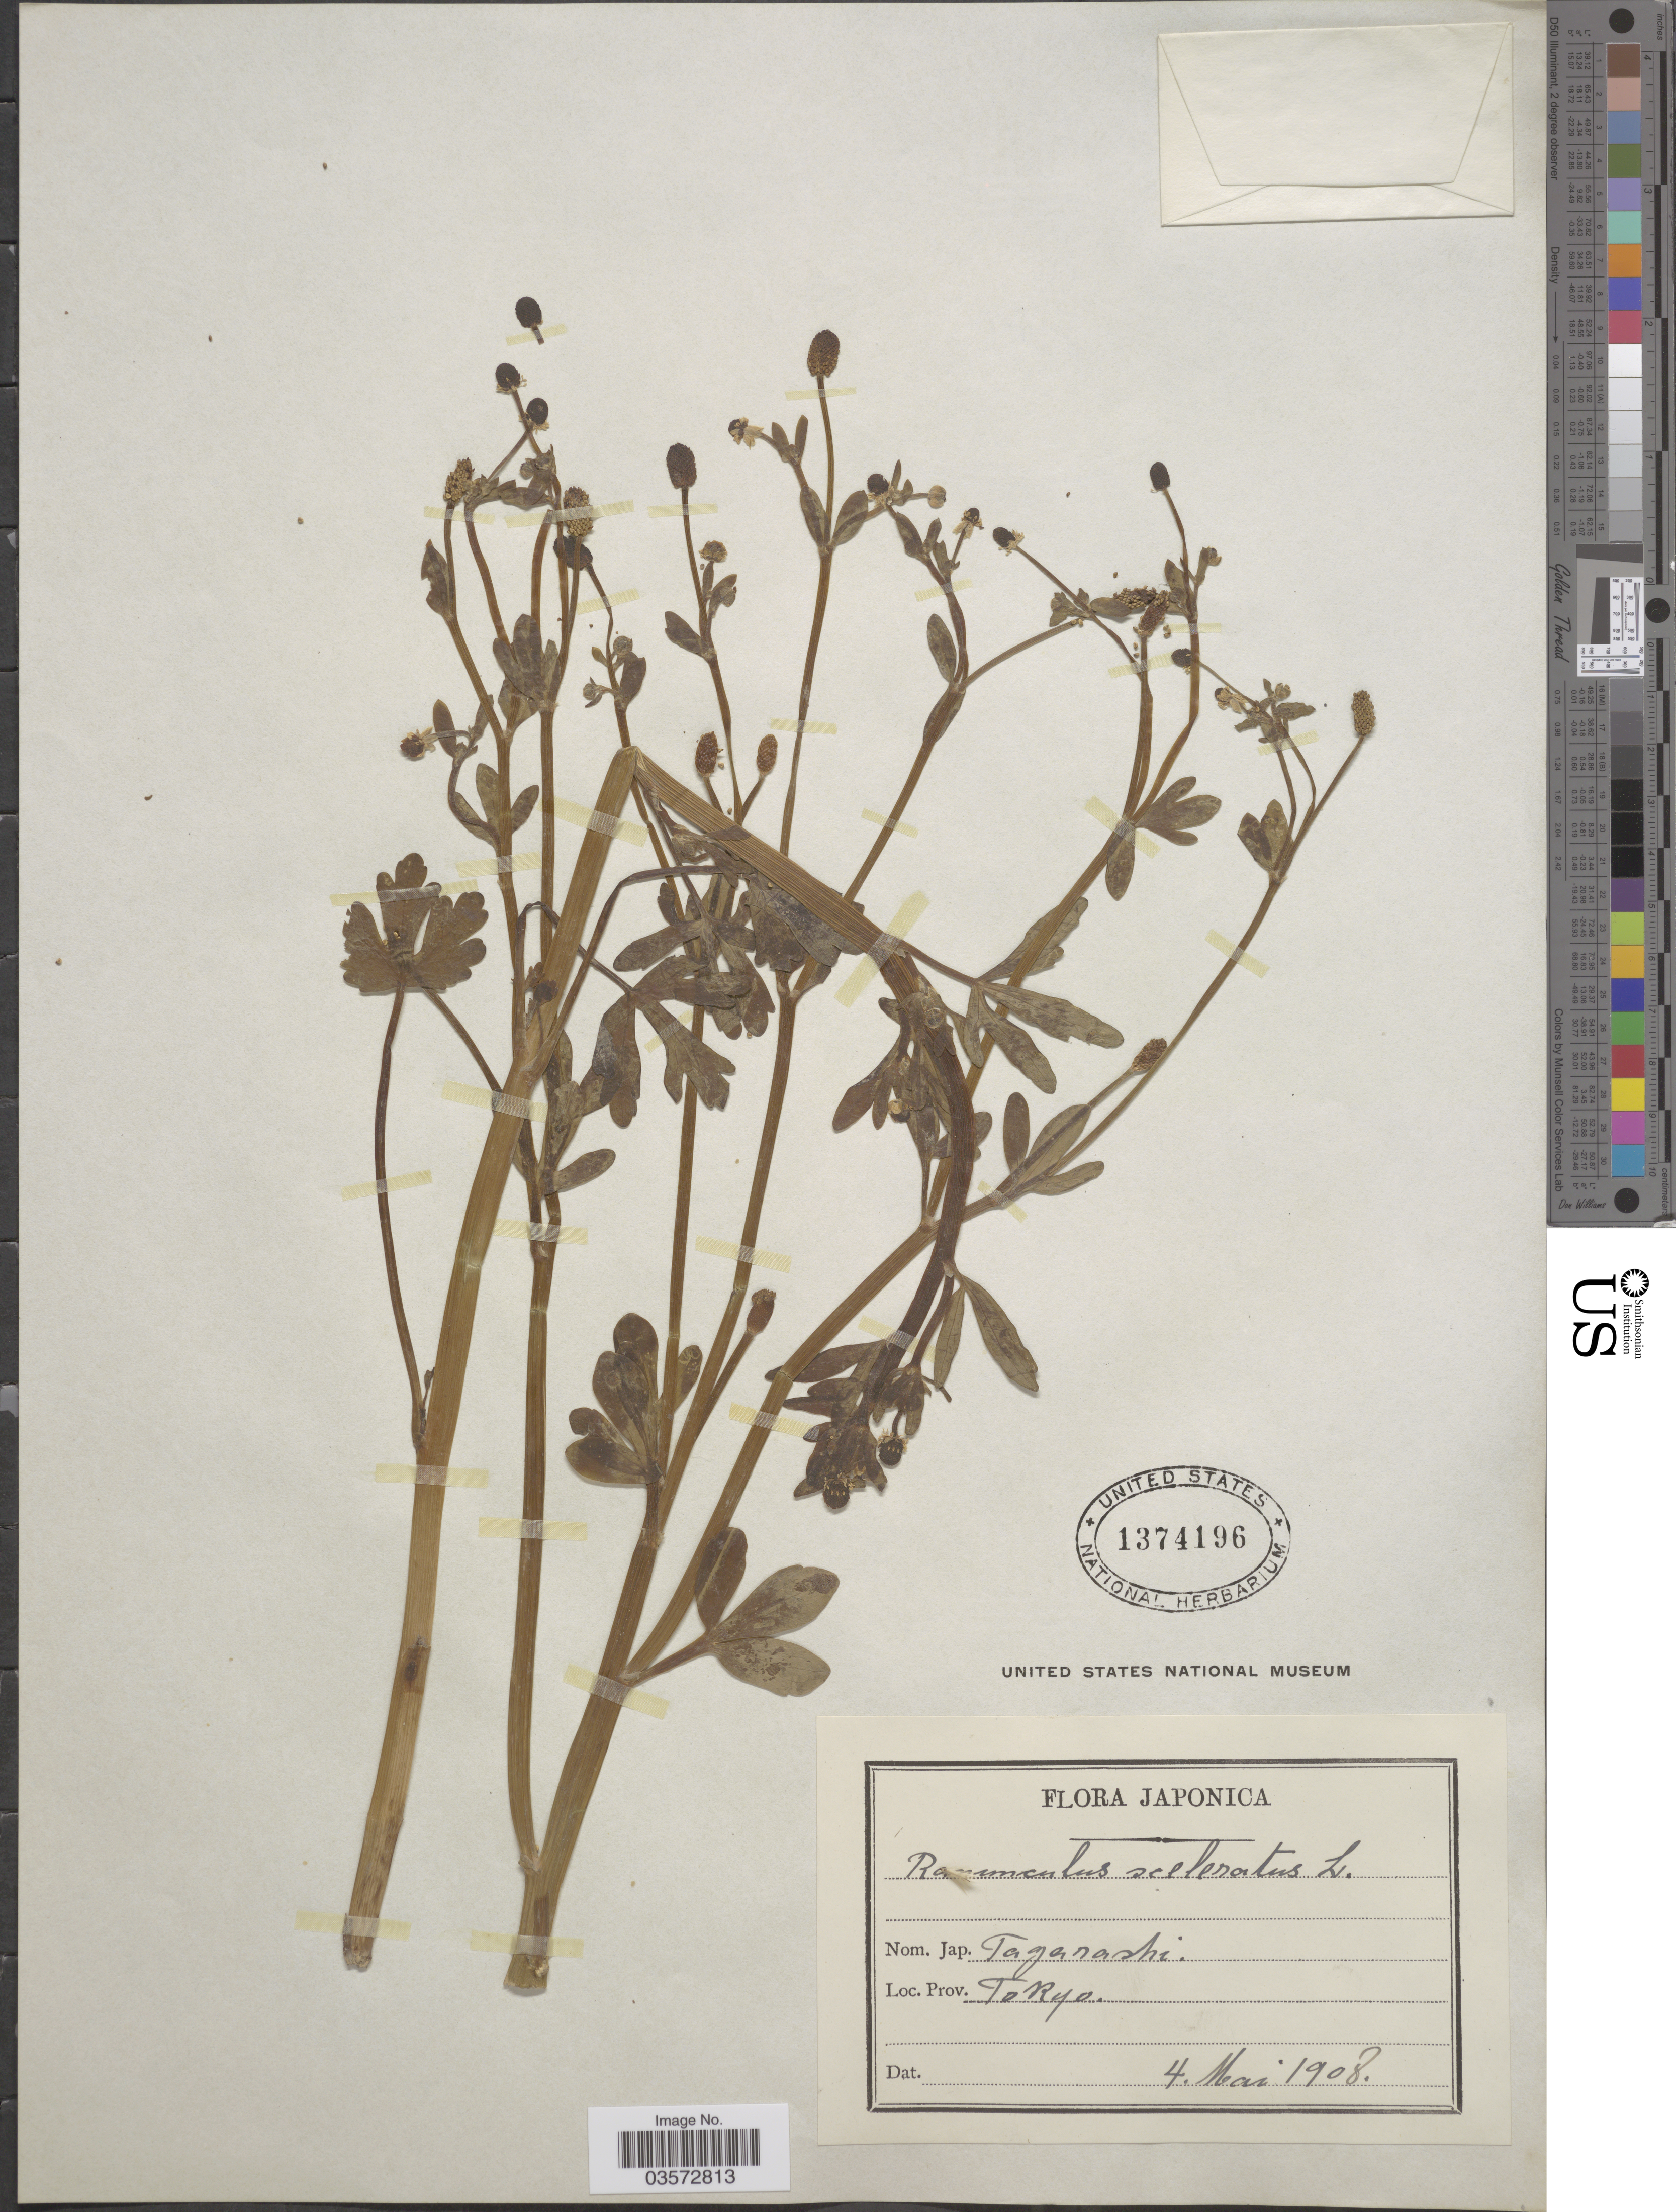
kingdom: Plantae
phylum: Tracheophyta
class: Magnoliopsida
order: Ranunculales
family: Ranunculaceae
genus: Ranunculus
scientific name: Ranunculus sceleratus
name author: L.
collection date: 1908-05-04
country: Japan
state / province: Tokyo, Federal City of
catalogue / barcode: US 1374196